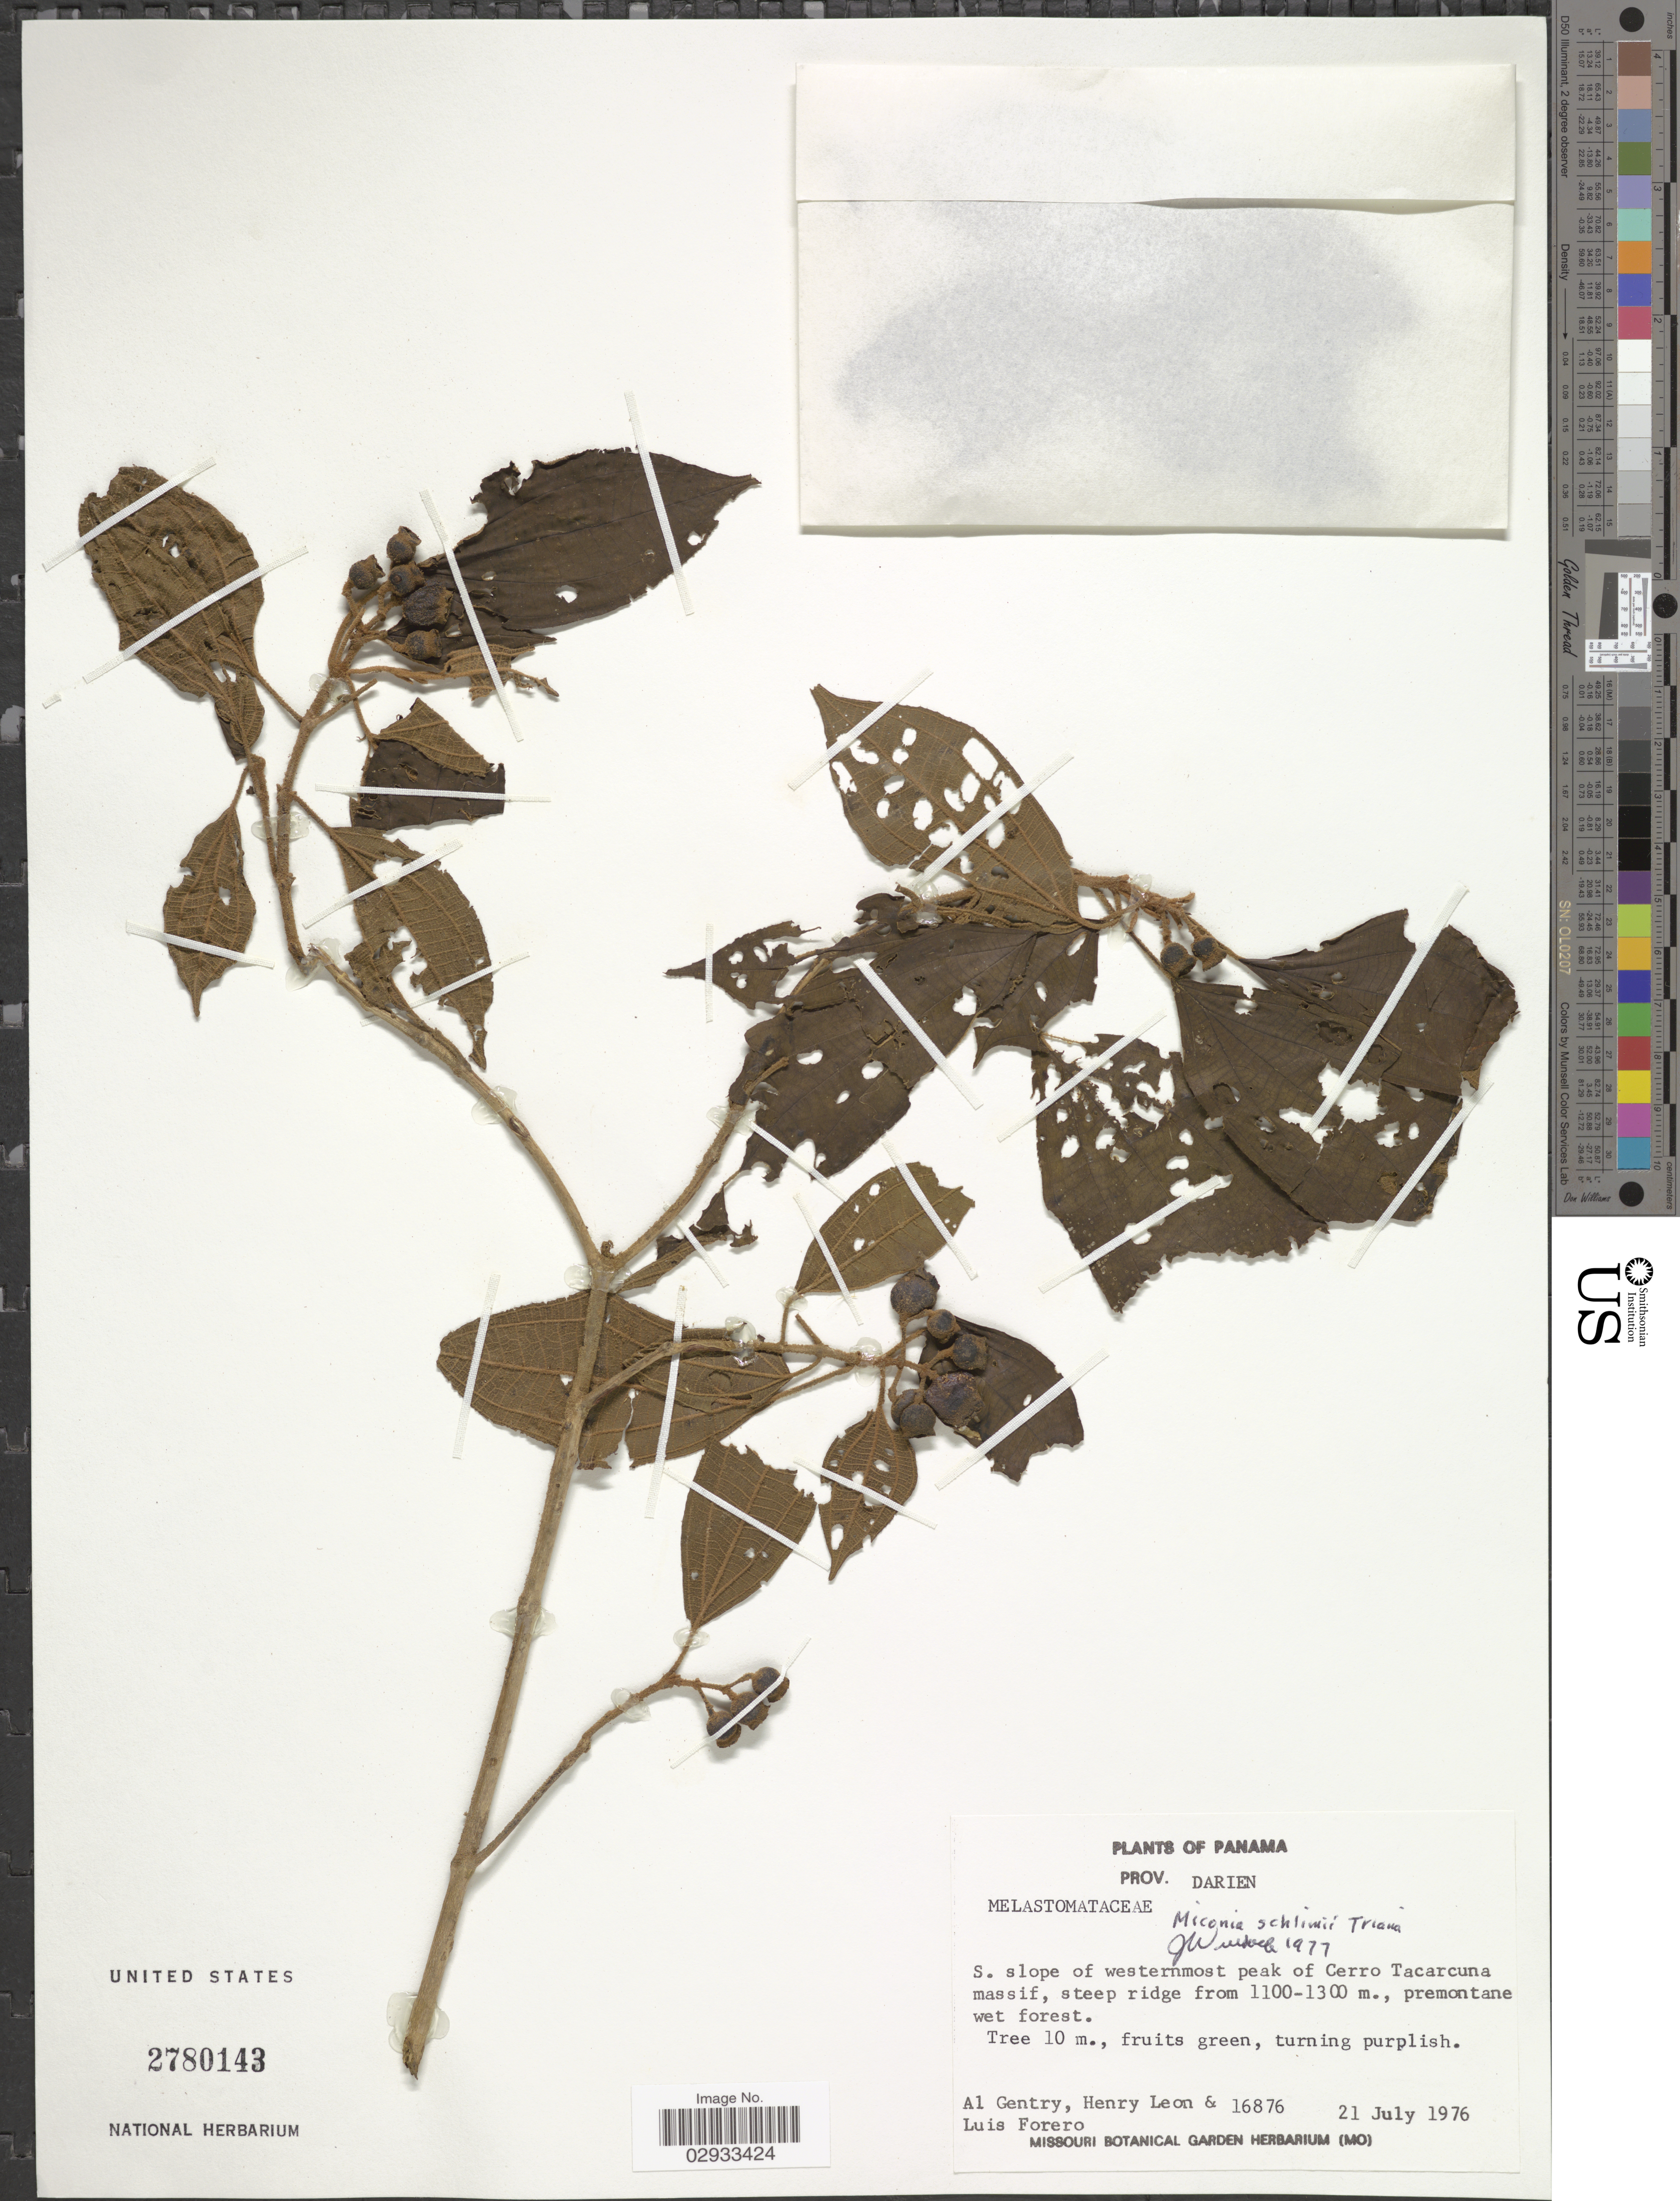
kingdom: Plantae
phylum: Tracheophyta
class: Magnoliopsida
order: Myrtales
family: Melastomataceae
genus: Miconia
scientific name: Miconia schlimii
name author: Triana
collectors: A. H. Gentry, Henry Leon & L. Forero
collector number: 16876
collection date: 1976-07-21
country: Panama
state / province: Darién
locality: S. slope of westernmost peak of Cerro Tacarcuna massif.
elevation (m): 1100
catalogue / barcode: US 2780143